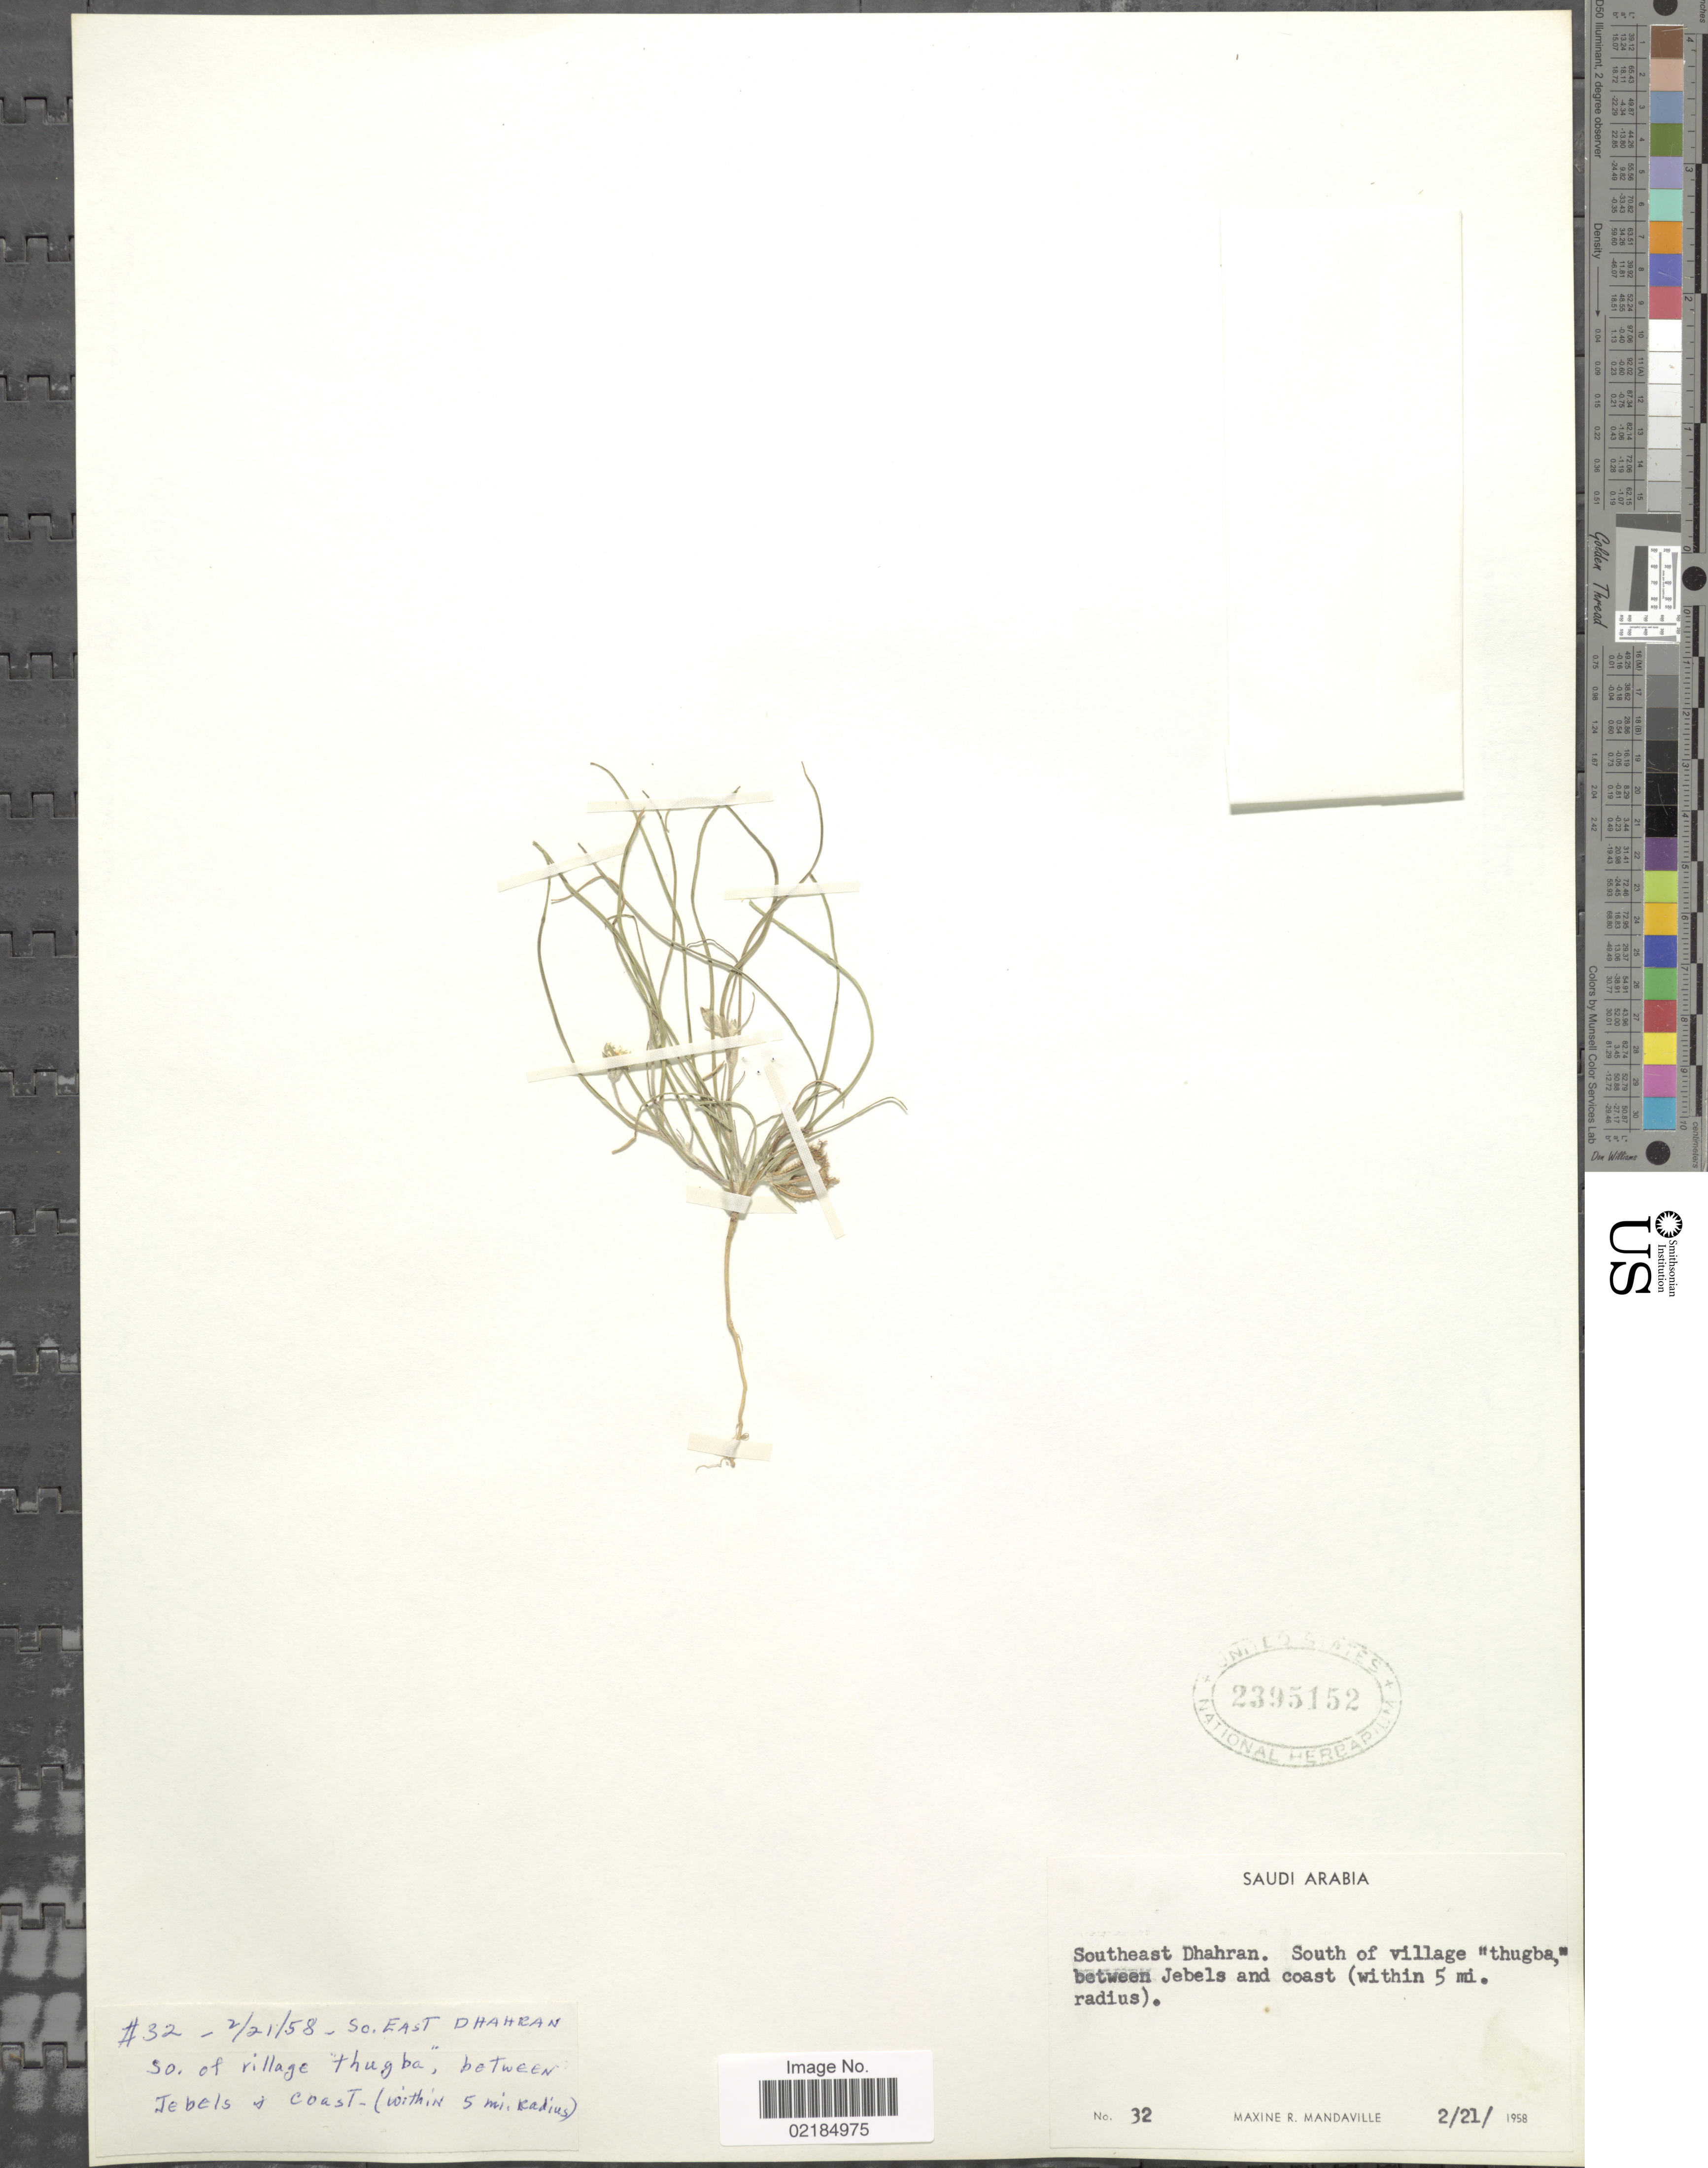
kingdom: Plantae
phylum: Tracheophyta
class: Magnoliopsida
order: Asterales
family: Asteraceae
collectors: M. Mandaville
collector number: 32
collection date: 1958-02-21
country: Saudi Arabia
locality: Southeast Dhahran. South of village "thugba", between Jebels and coast (within 5 mi. radius)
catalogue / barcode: US 2395152